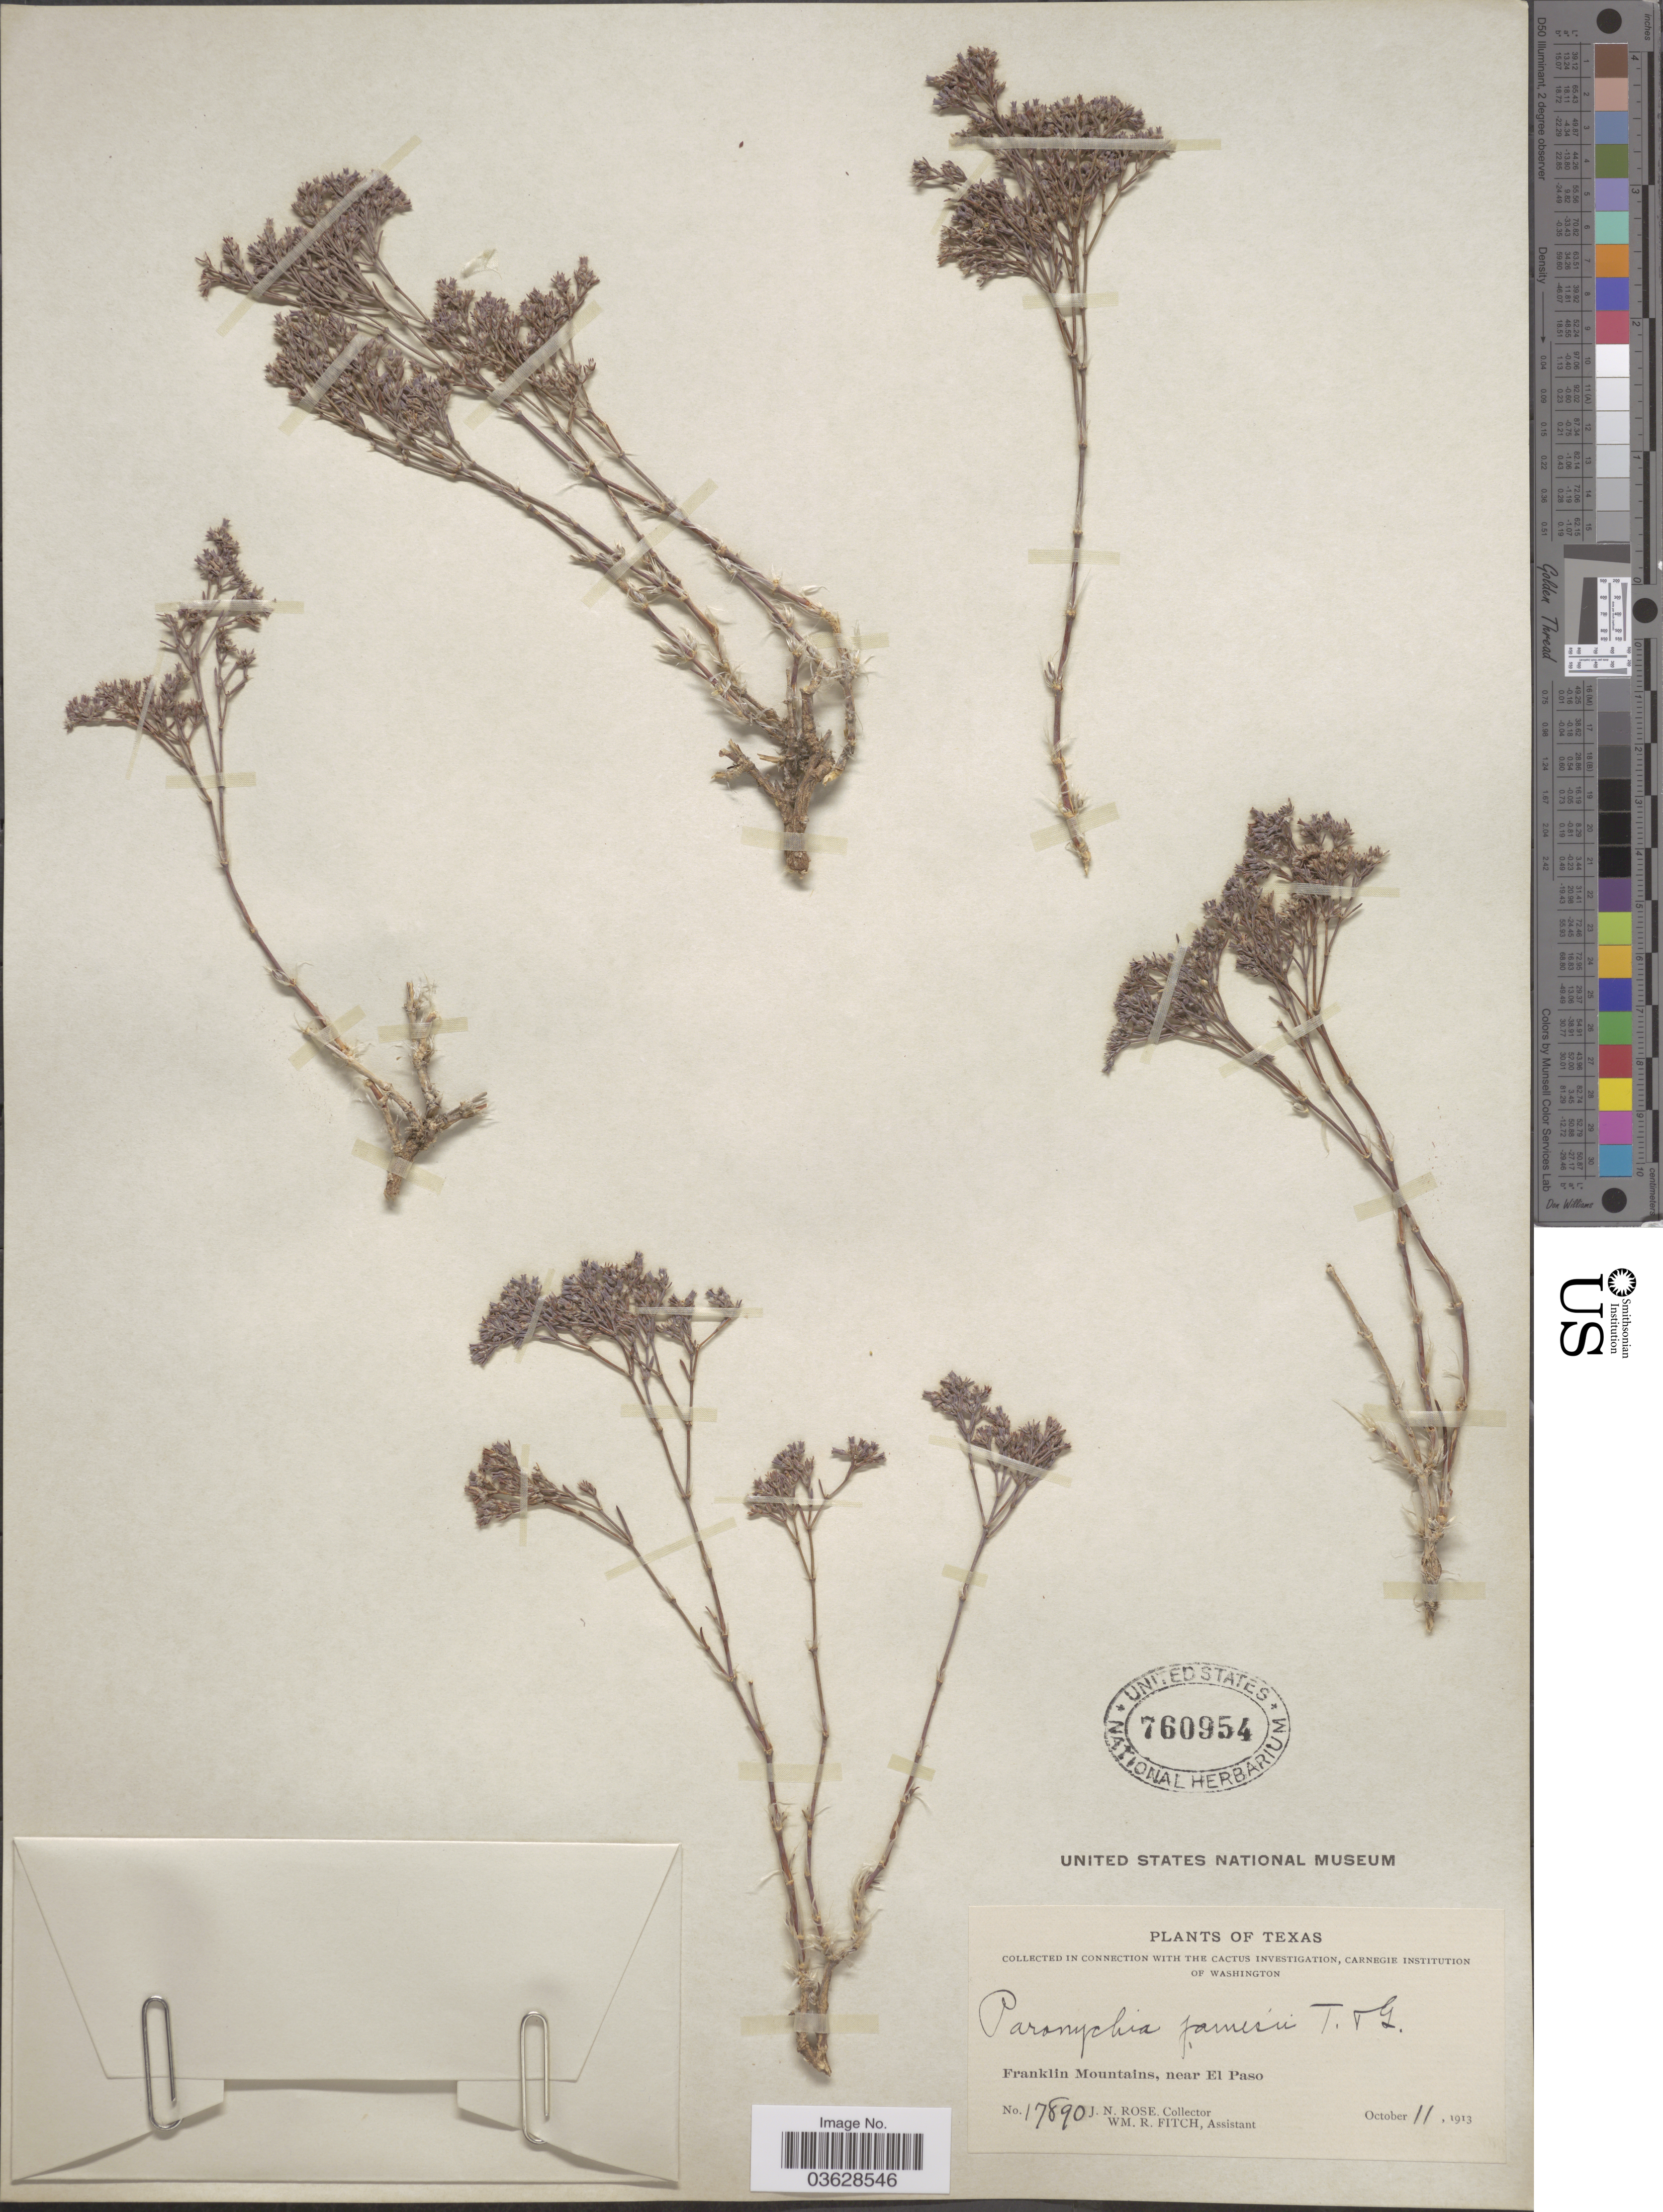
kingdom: Plantae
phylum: Tracheophyta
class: Magnoliopsida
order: Caryophyllales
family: Caryophyllaceae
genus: Paronychia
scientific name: Paronychia jamesii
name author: Torr. & A. Gray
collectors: J. N. Rose & W. R. Fitch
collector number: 17890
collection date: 1913-10-11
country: United States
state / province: Texas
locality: Franklin Mountains, near El Paso.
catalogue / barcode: US 760954